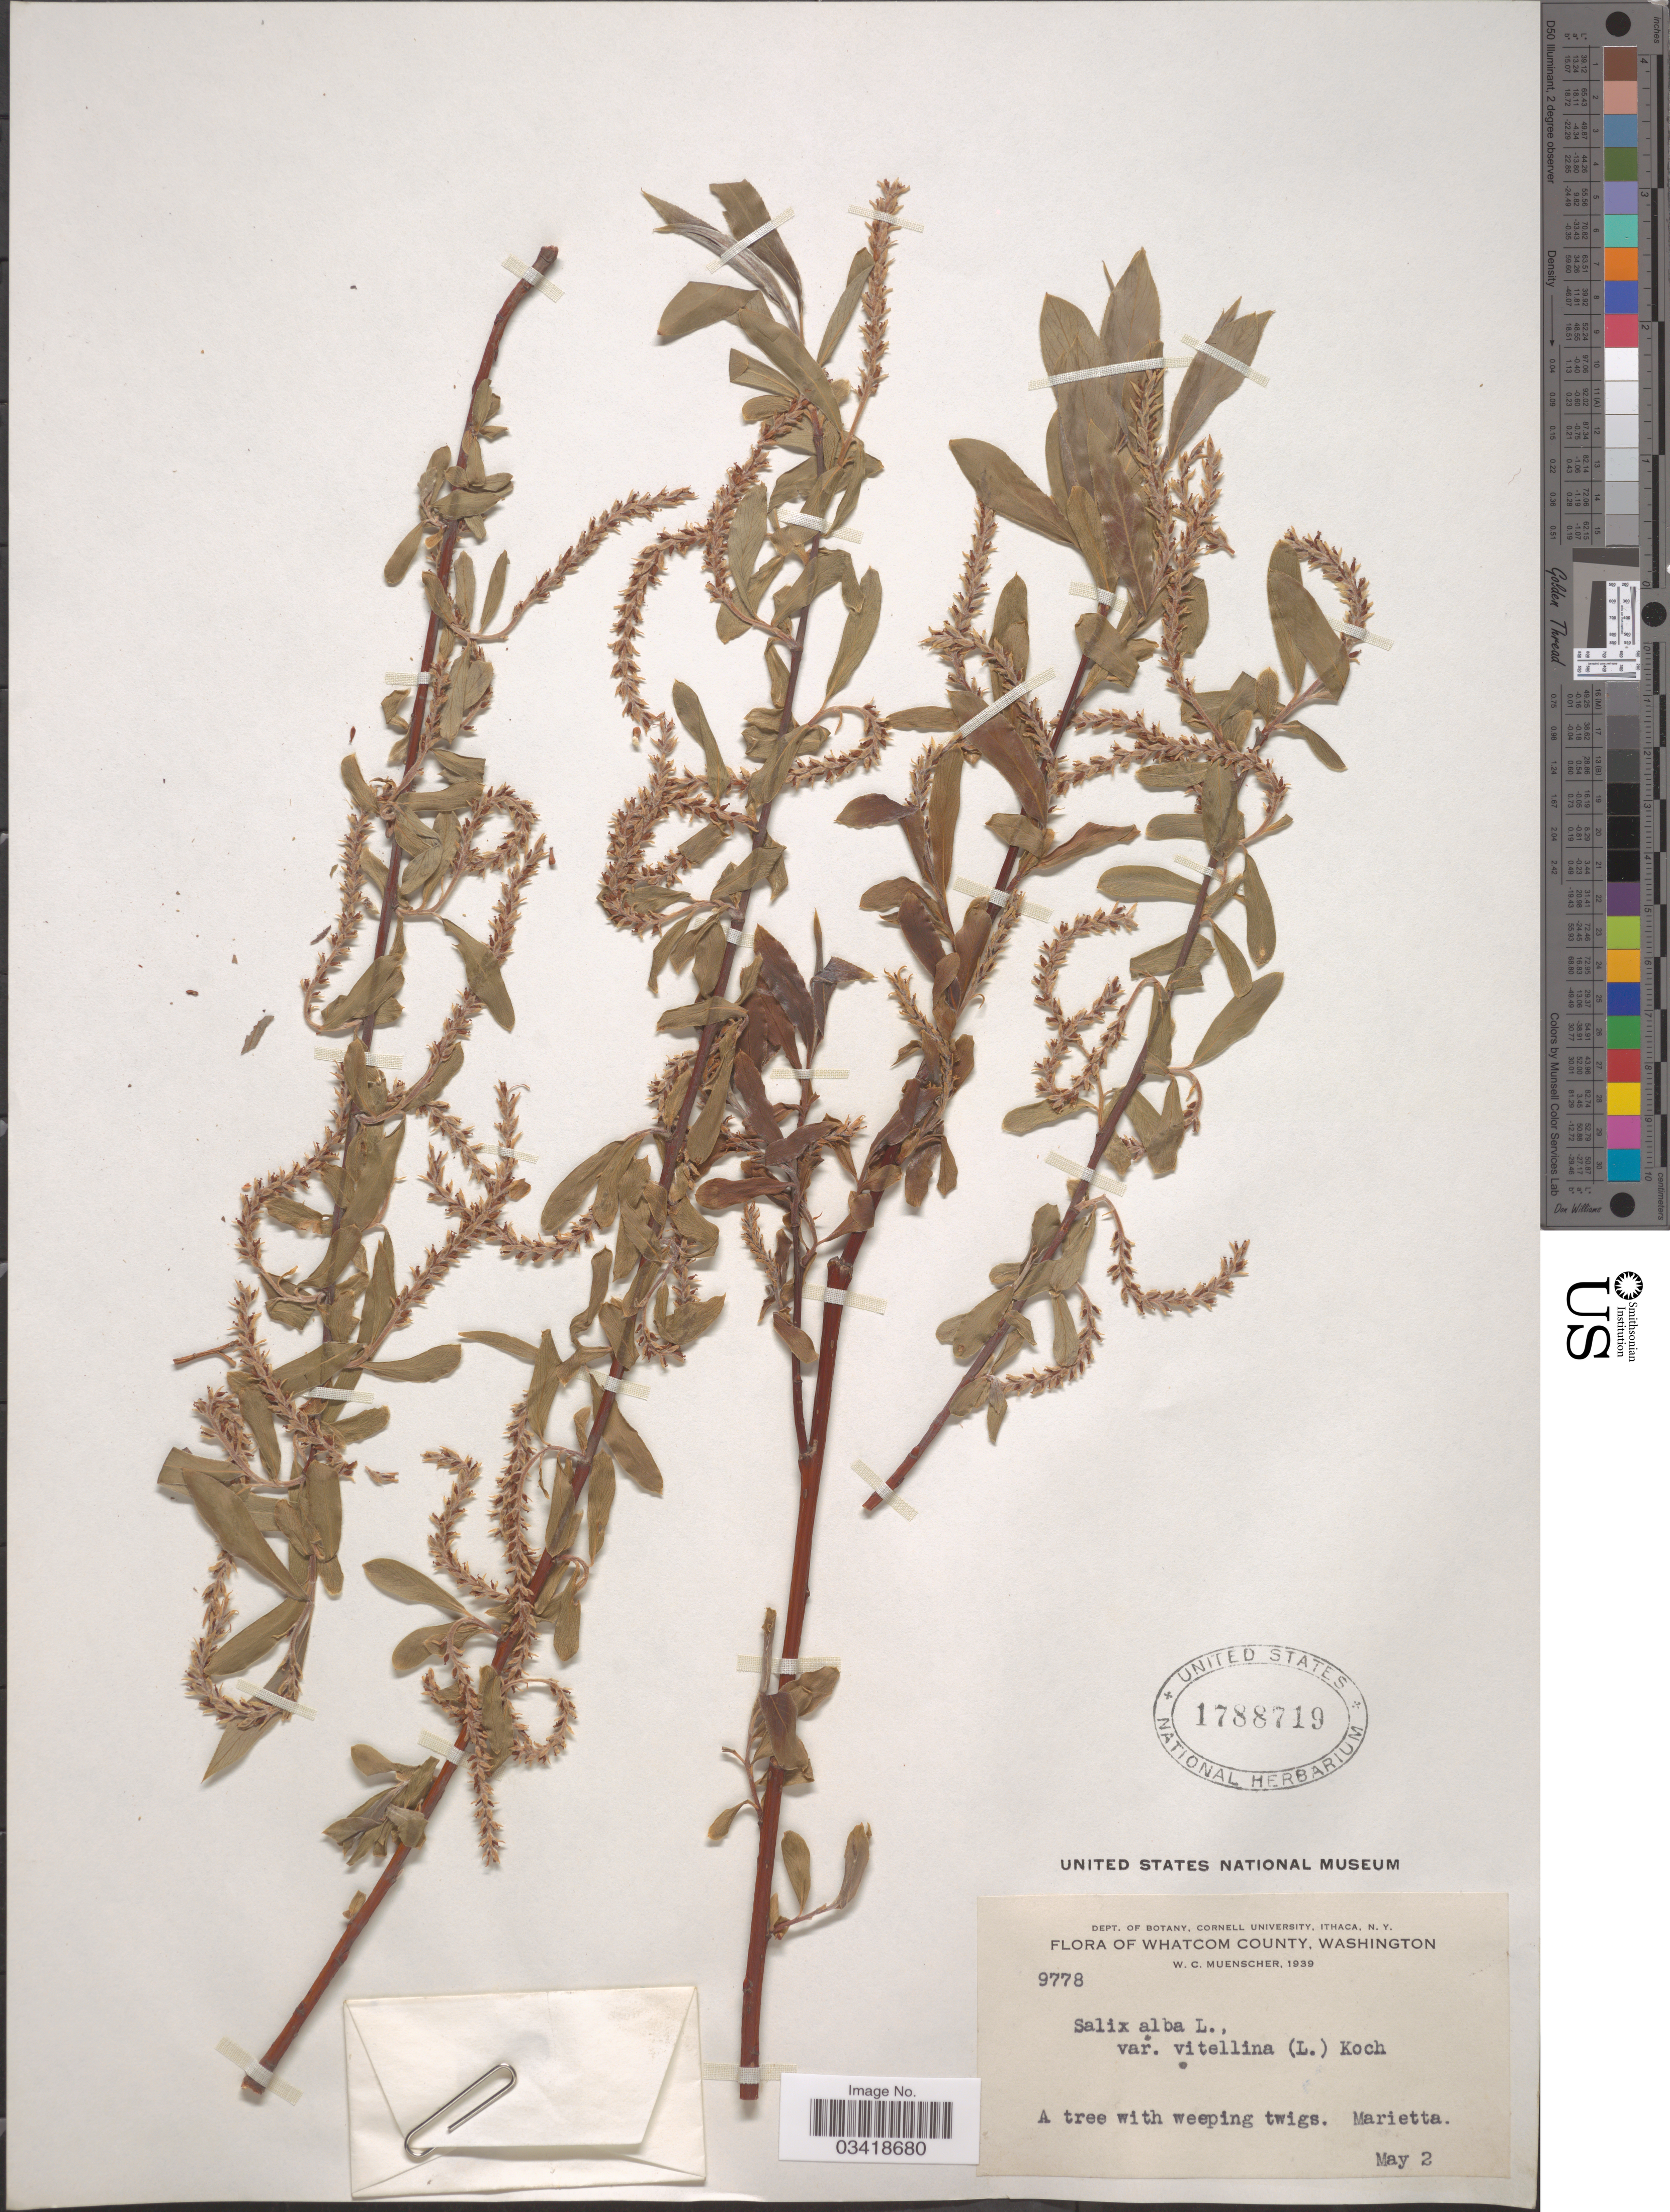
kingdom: Plantae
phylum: Tracheophyta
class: Magnoliopsida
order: Malpighiales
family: Salicaceae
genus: Salix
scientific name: Salix alba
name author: L.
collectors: W. Muenscher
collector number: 9778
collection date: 1939-05-02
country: United States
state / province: Washington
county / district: Whatcom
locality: Whatcom County. Marietta.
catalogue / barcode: US 1788719